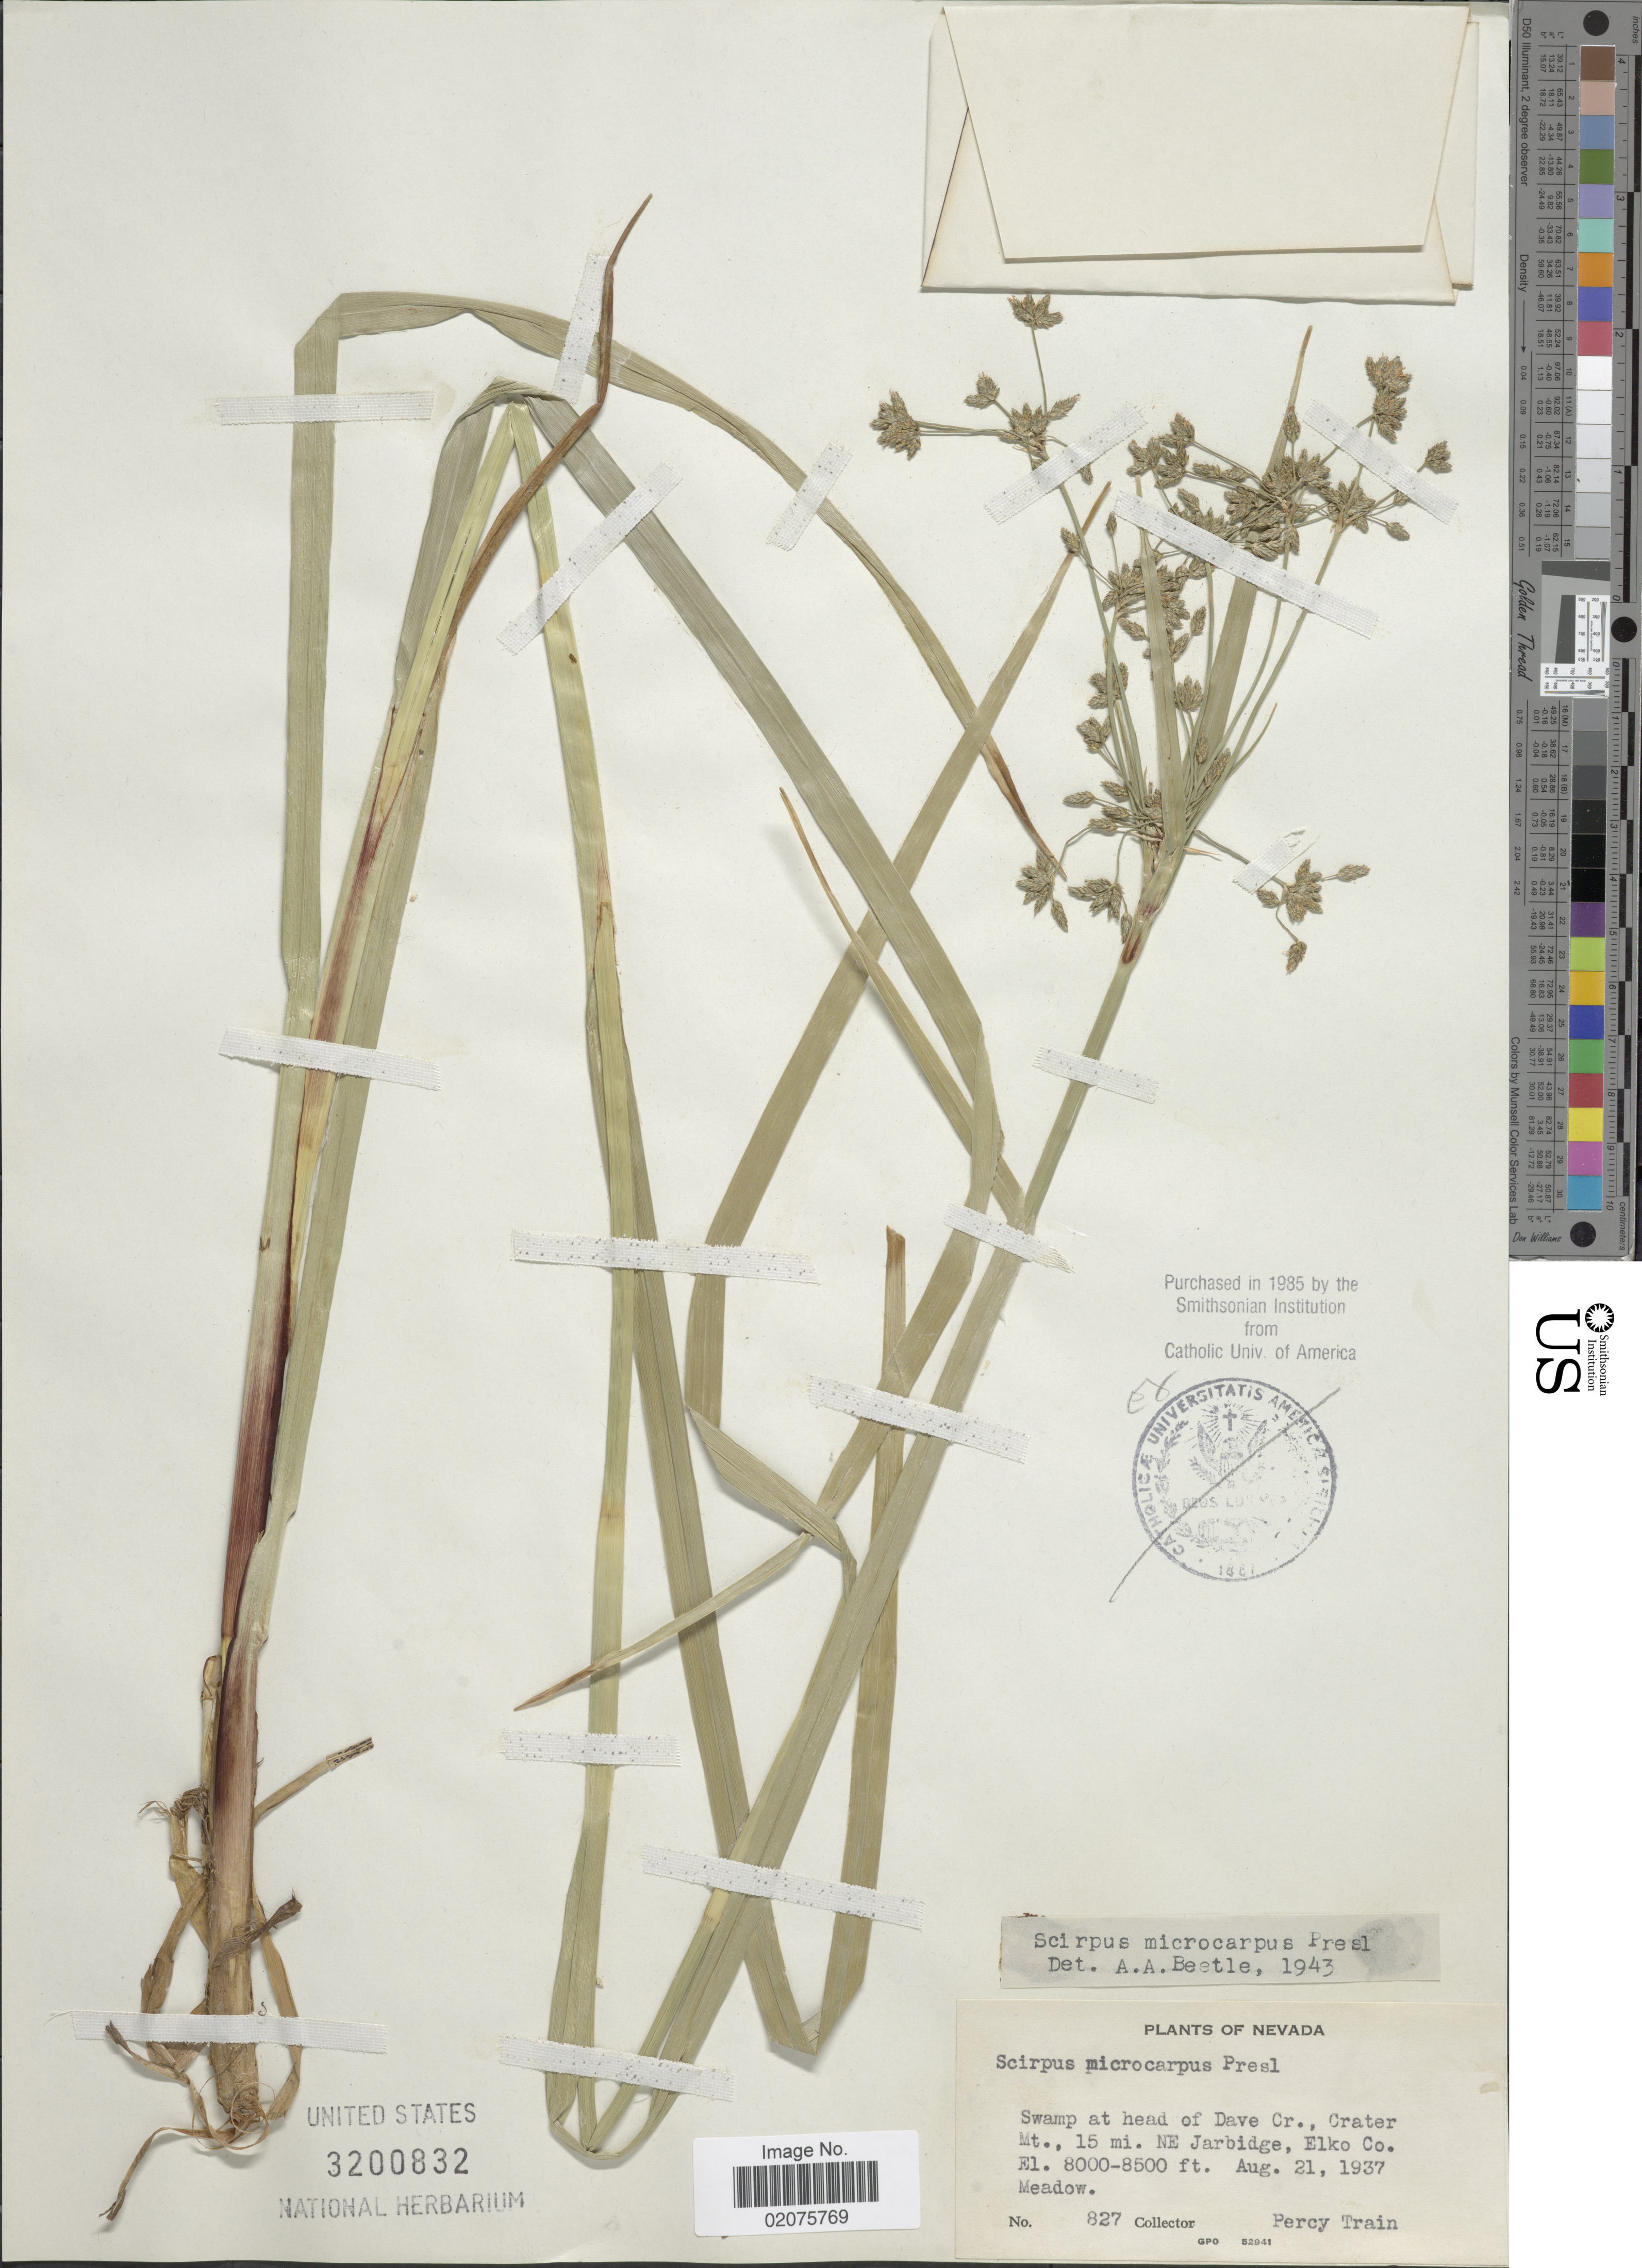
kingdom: Plantae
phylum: Tracheophyta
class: Liliopsida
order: Poales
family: Cyperaceae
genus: Scirpus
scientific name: Scirpus microcarpus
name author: J. Presl & C. Presl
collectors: P. Train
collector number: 827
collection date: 1937-08-21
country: United States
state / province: Nevada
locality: Swamp at head of Dave Cr., Crater Mt., 15 mi. NE Jarbridge, Elko Co,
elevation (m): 2438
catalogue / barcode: US 3200832